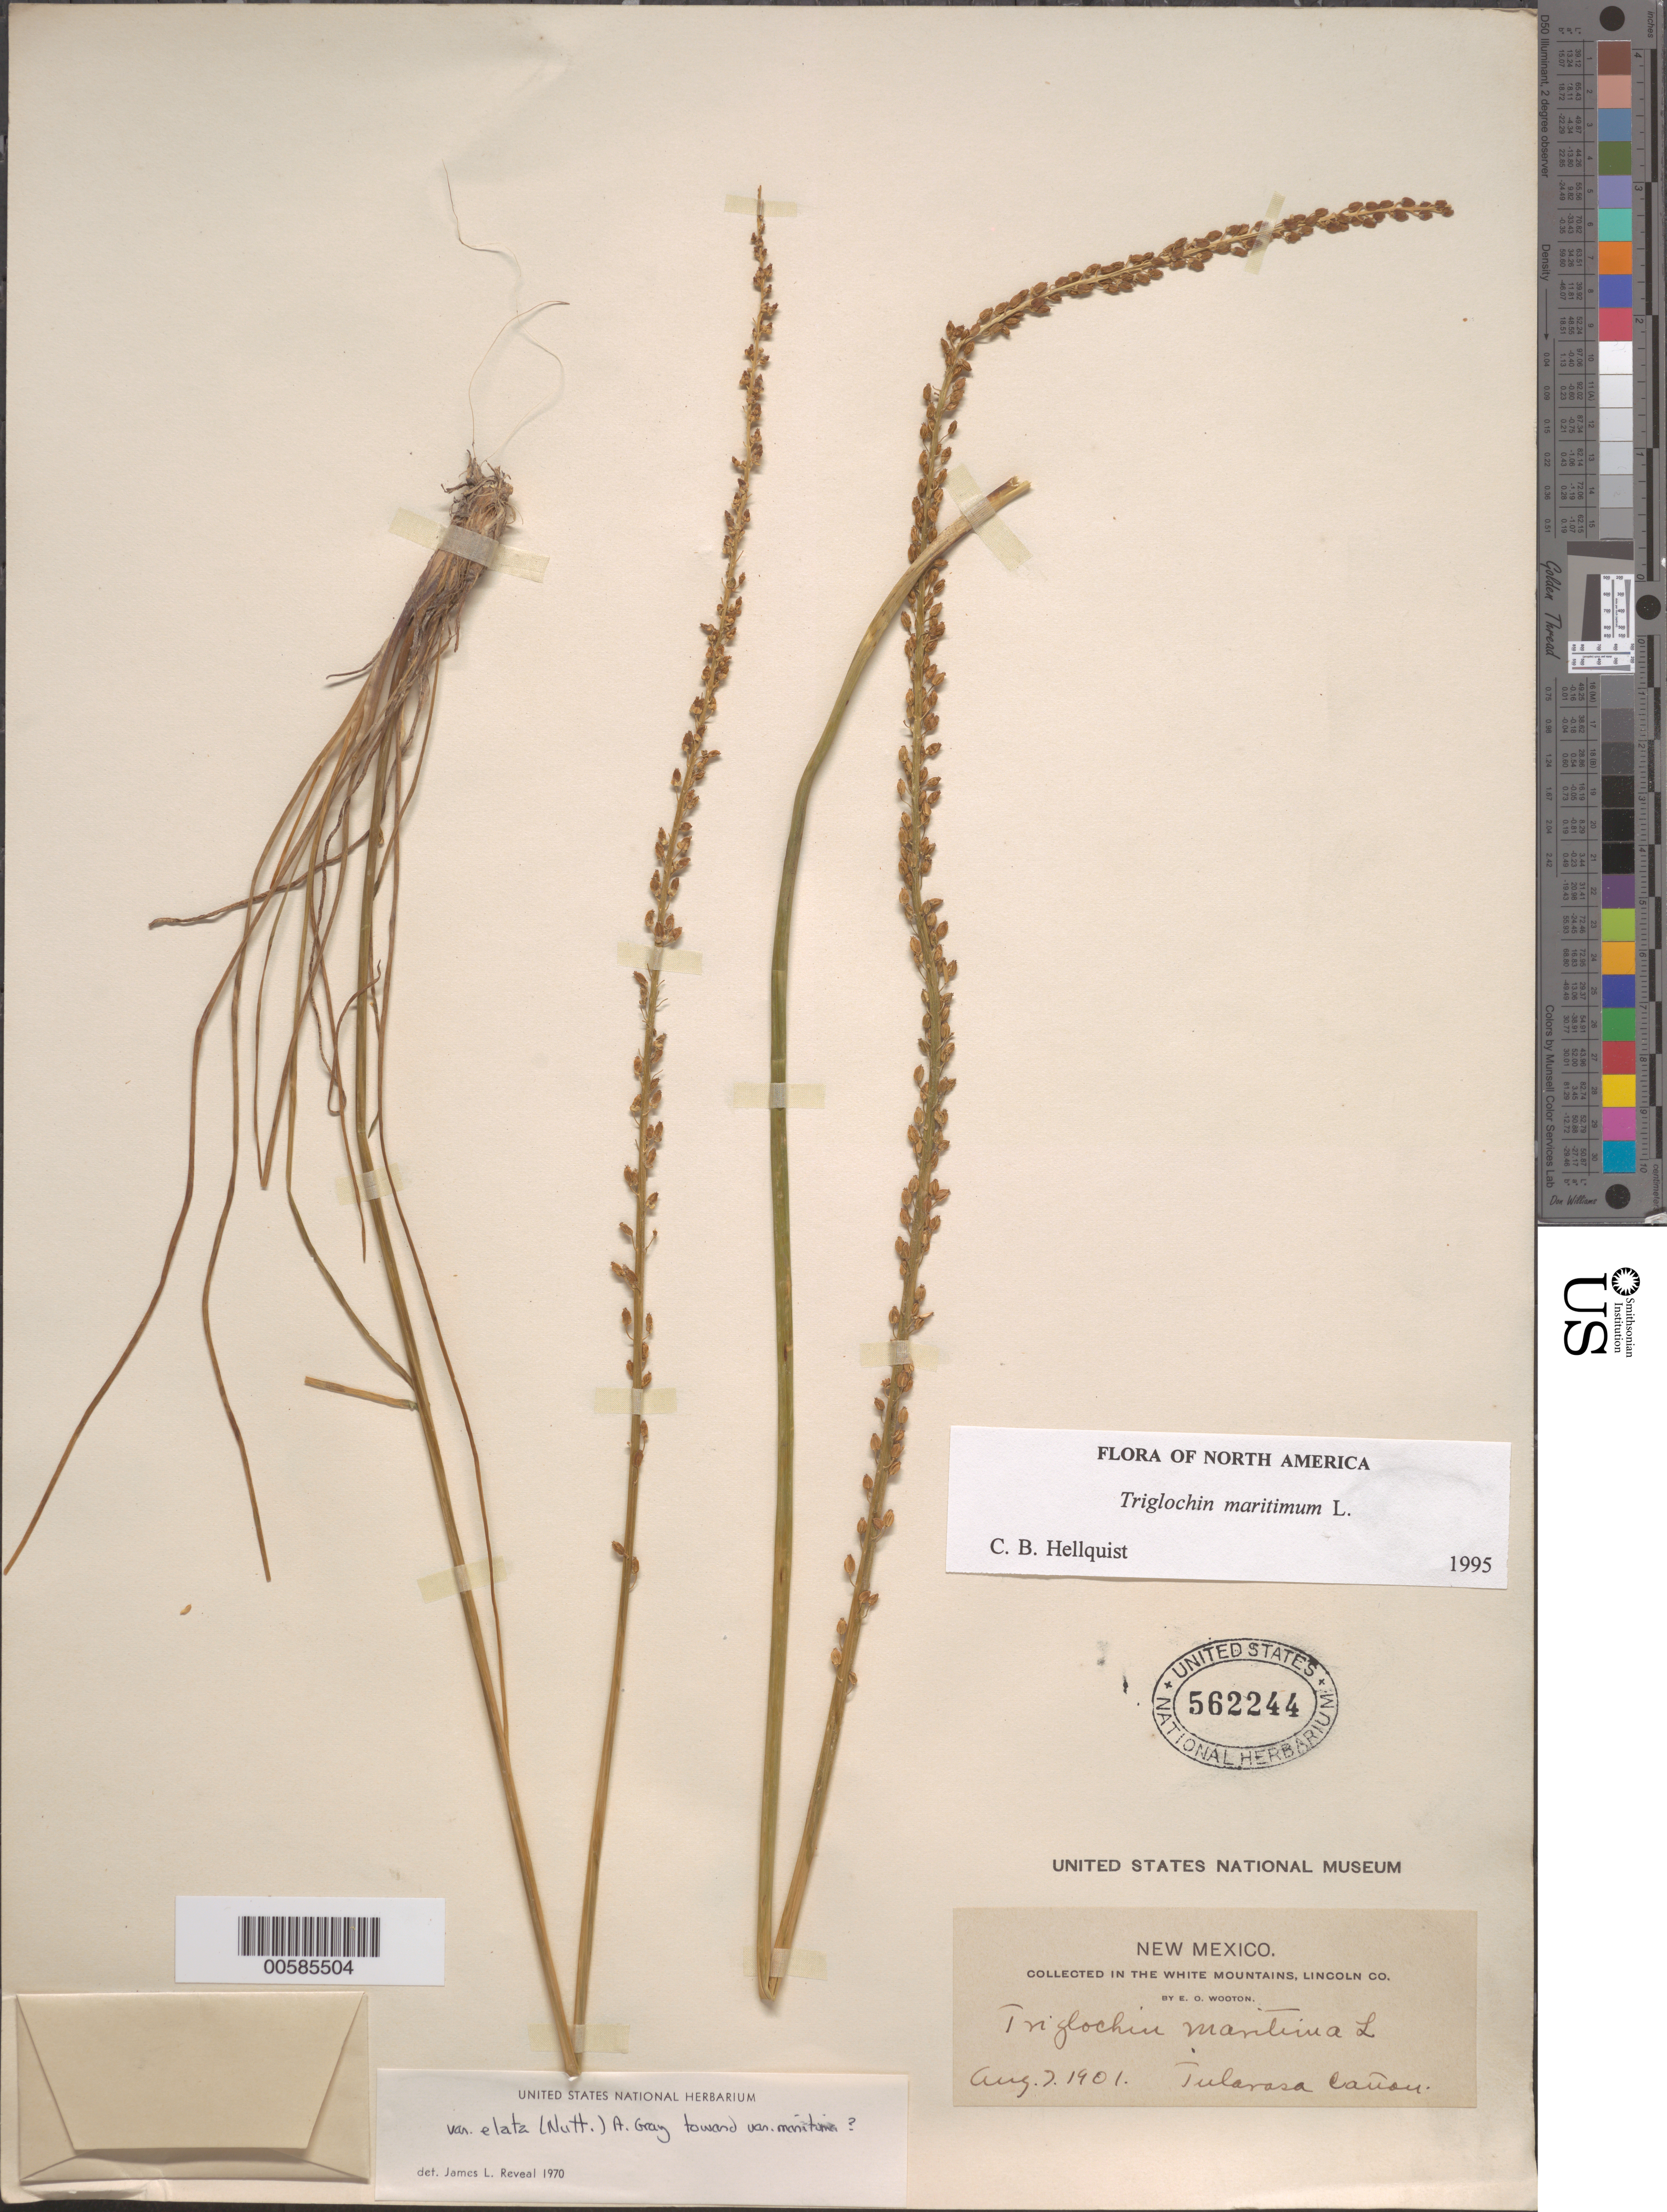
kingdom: Plantae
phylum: Tracheophyta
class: Liliopsida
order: Alismatales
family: Juncaginaceae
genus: Triglochin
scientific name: Triglochin maritima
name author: L.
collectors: E. O. Wooton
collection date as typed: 07 Aug 1901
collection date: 1901-08-07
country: United States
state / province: New Mexico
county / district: Lincoln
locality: Tularasa Canon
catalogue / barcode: US 562244